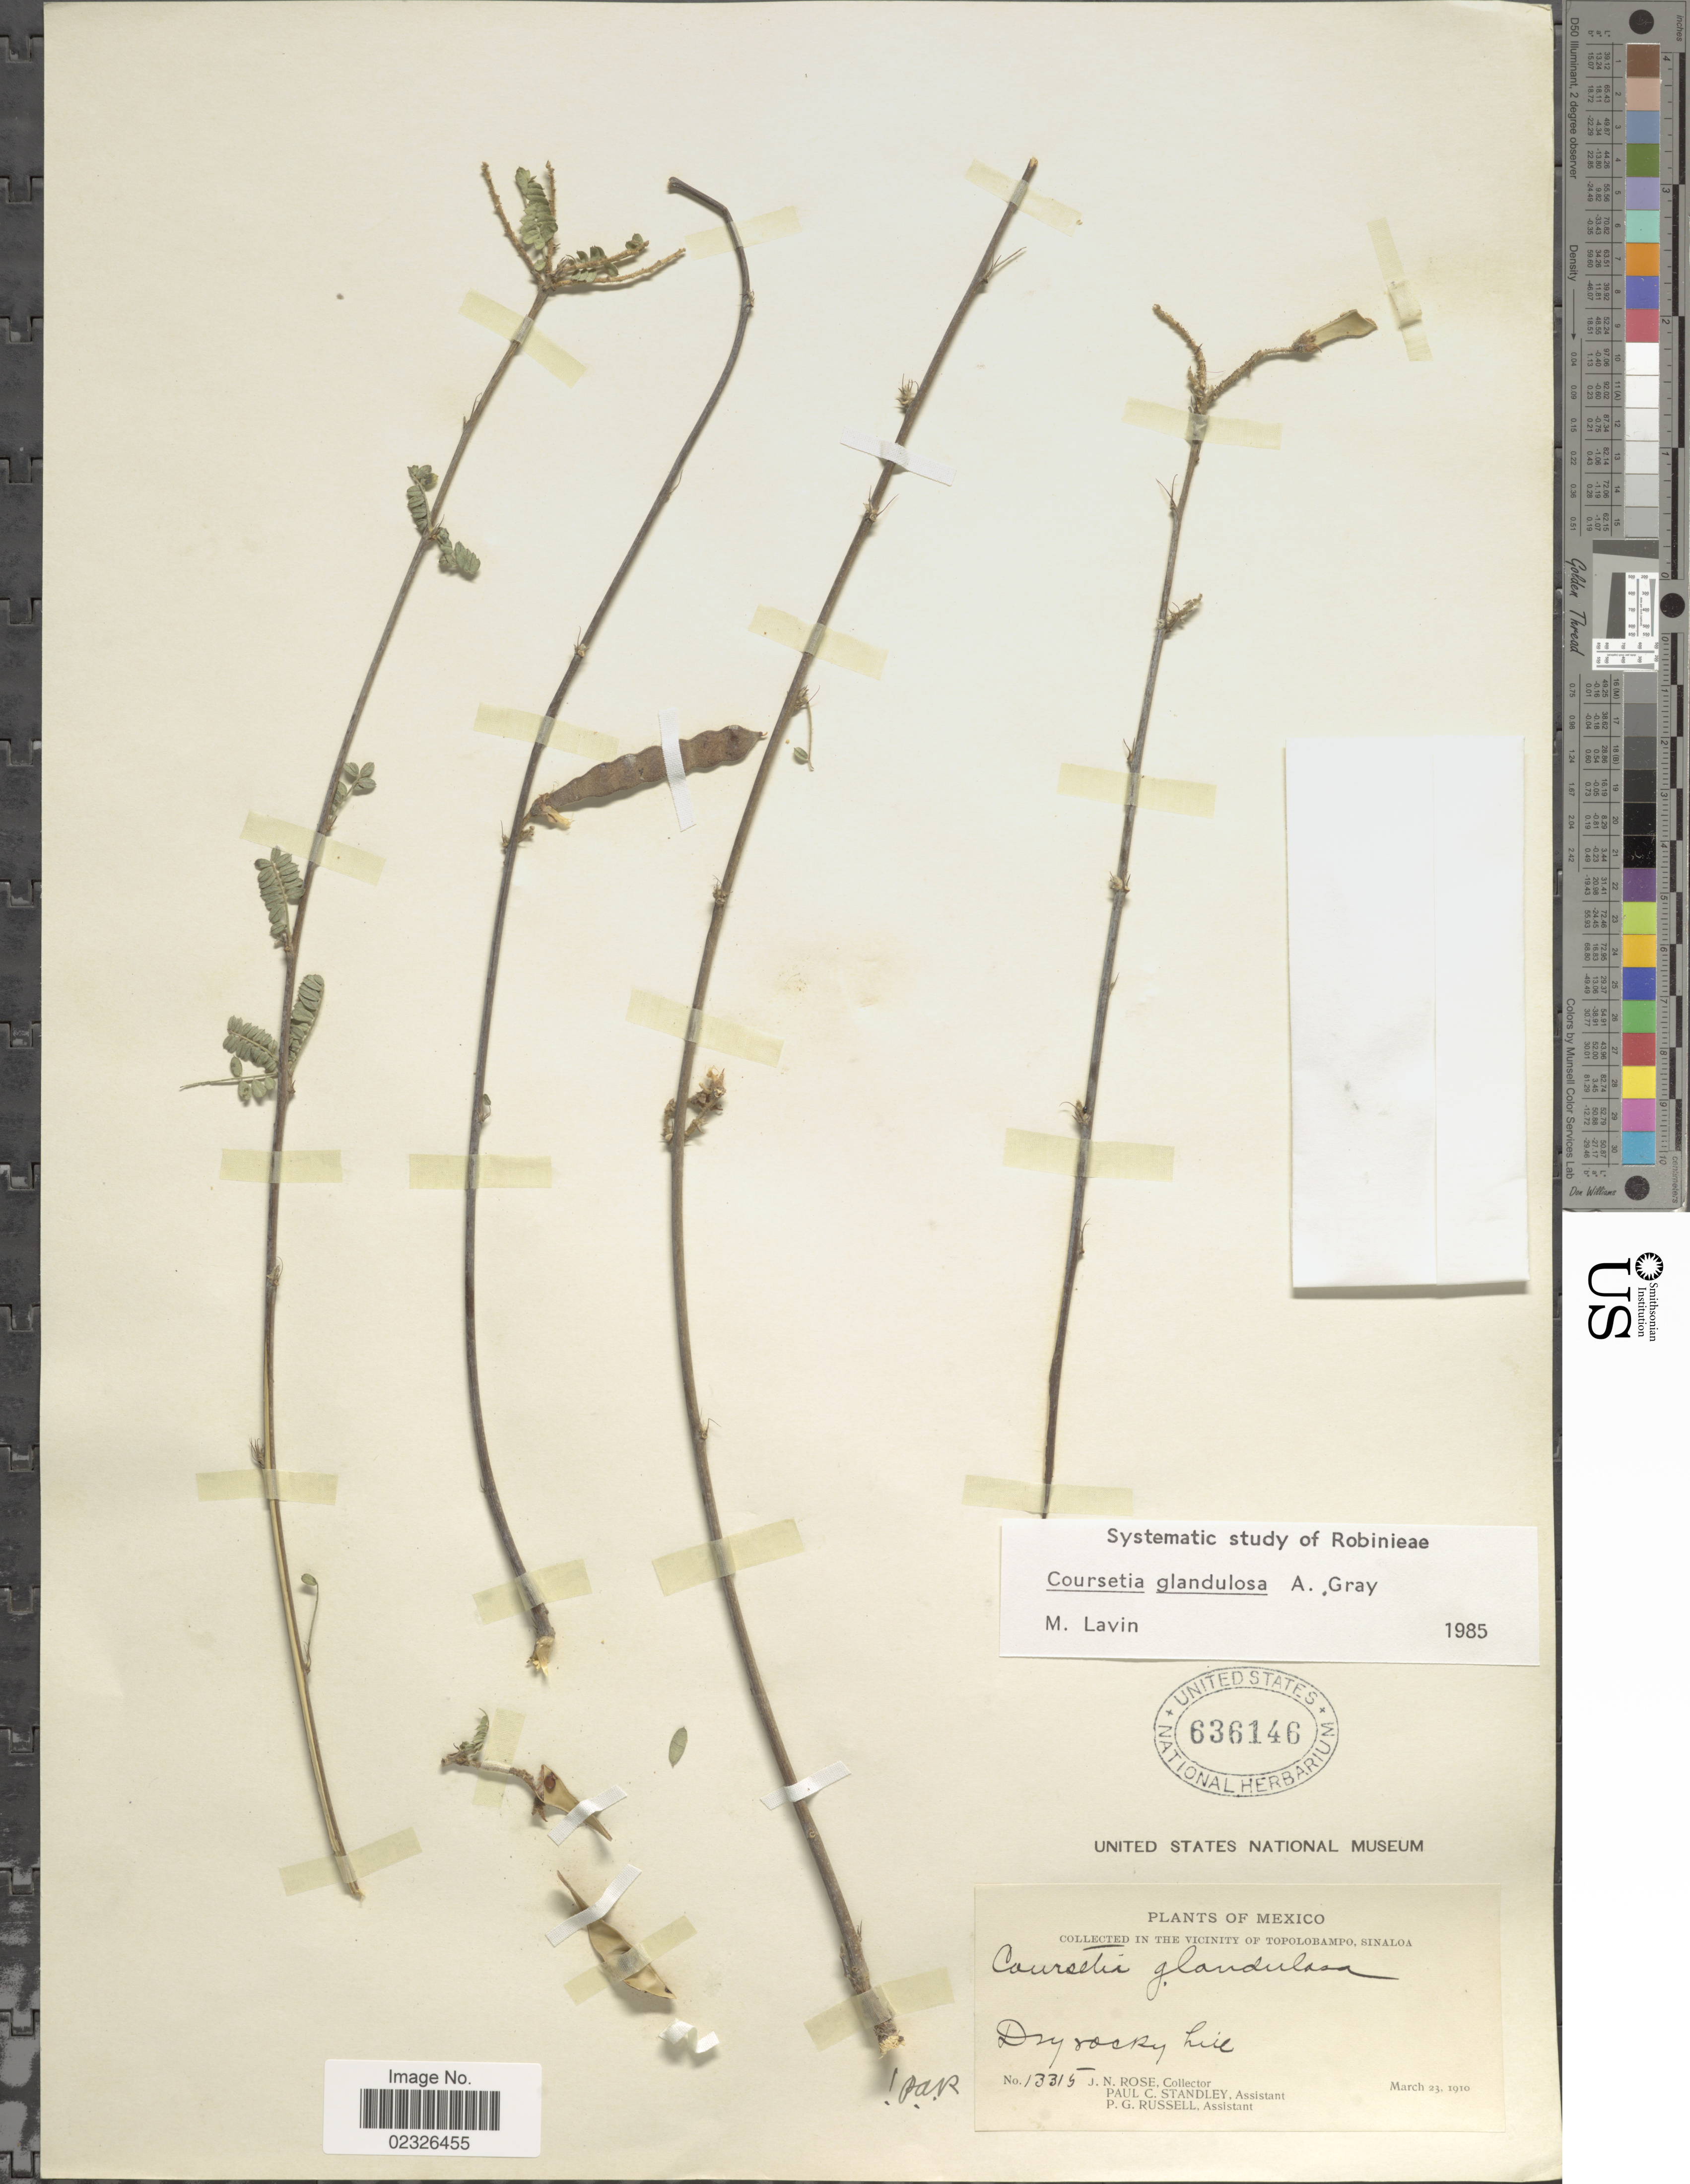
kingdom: Plantae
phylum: Tracheophyta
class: Magnoliopsida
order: Fabales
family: Fabaceae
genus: Coursetia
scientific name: Coursetia glandulosa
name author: A. Gray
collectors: J. N. Rose, P. C. Standley & P. G. Russell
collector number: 13315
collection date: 1910-03-23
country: Mexico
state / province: Sinaloa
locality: Vicinity of Topolobampo. Dry rocky hill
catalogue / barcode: US 636146